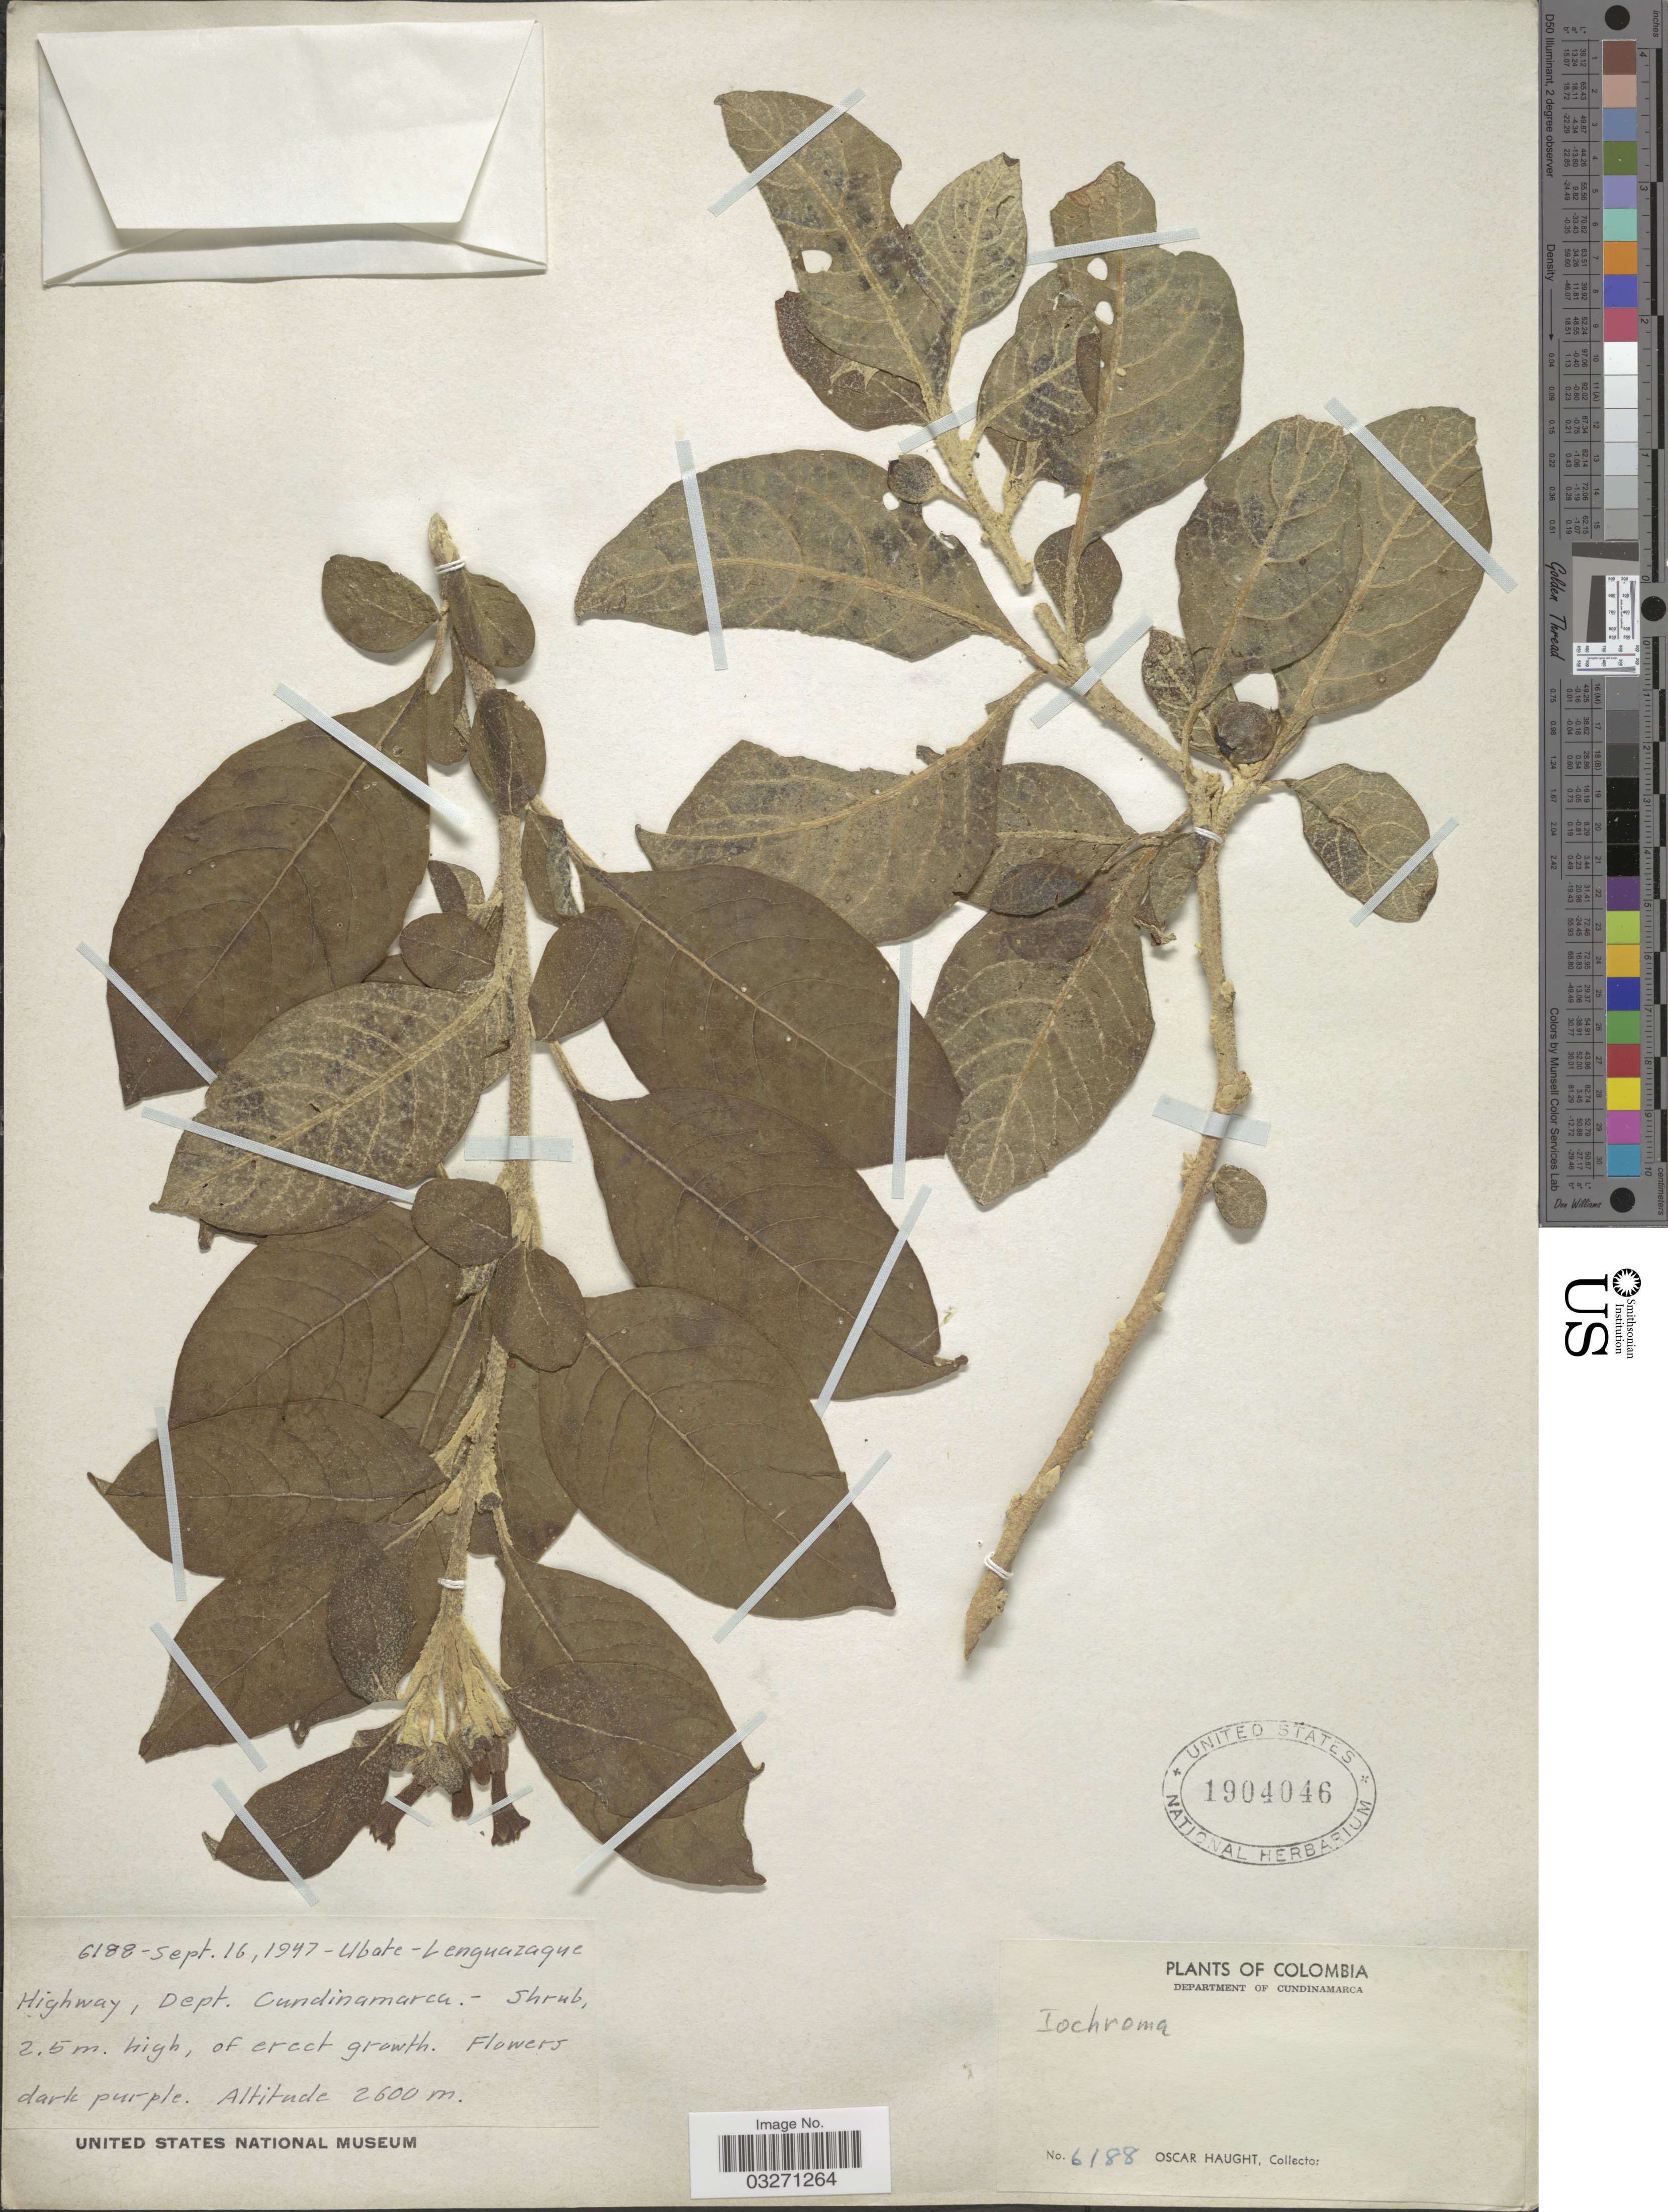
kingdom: Plantae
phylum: Tracheophyta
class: Magnoliopsida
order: Solanales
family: Solanaceae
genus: Iochroma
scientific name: Iochroma sp.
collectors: O. L. Haught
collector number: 6188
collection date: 1947-09-16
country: Colombia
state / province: Cundinamarca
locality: Ubate - Lenguazaque Highway, Dept. Cundinamarca.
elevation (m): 2600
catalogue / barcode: US 1904046